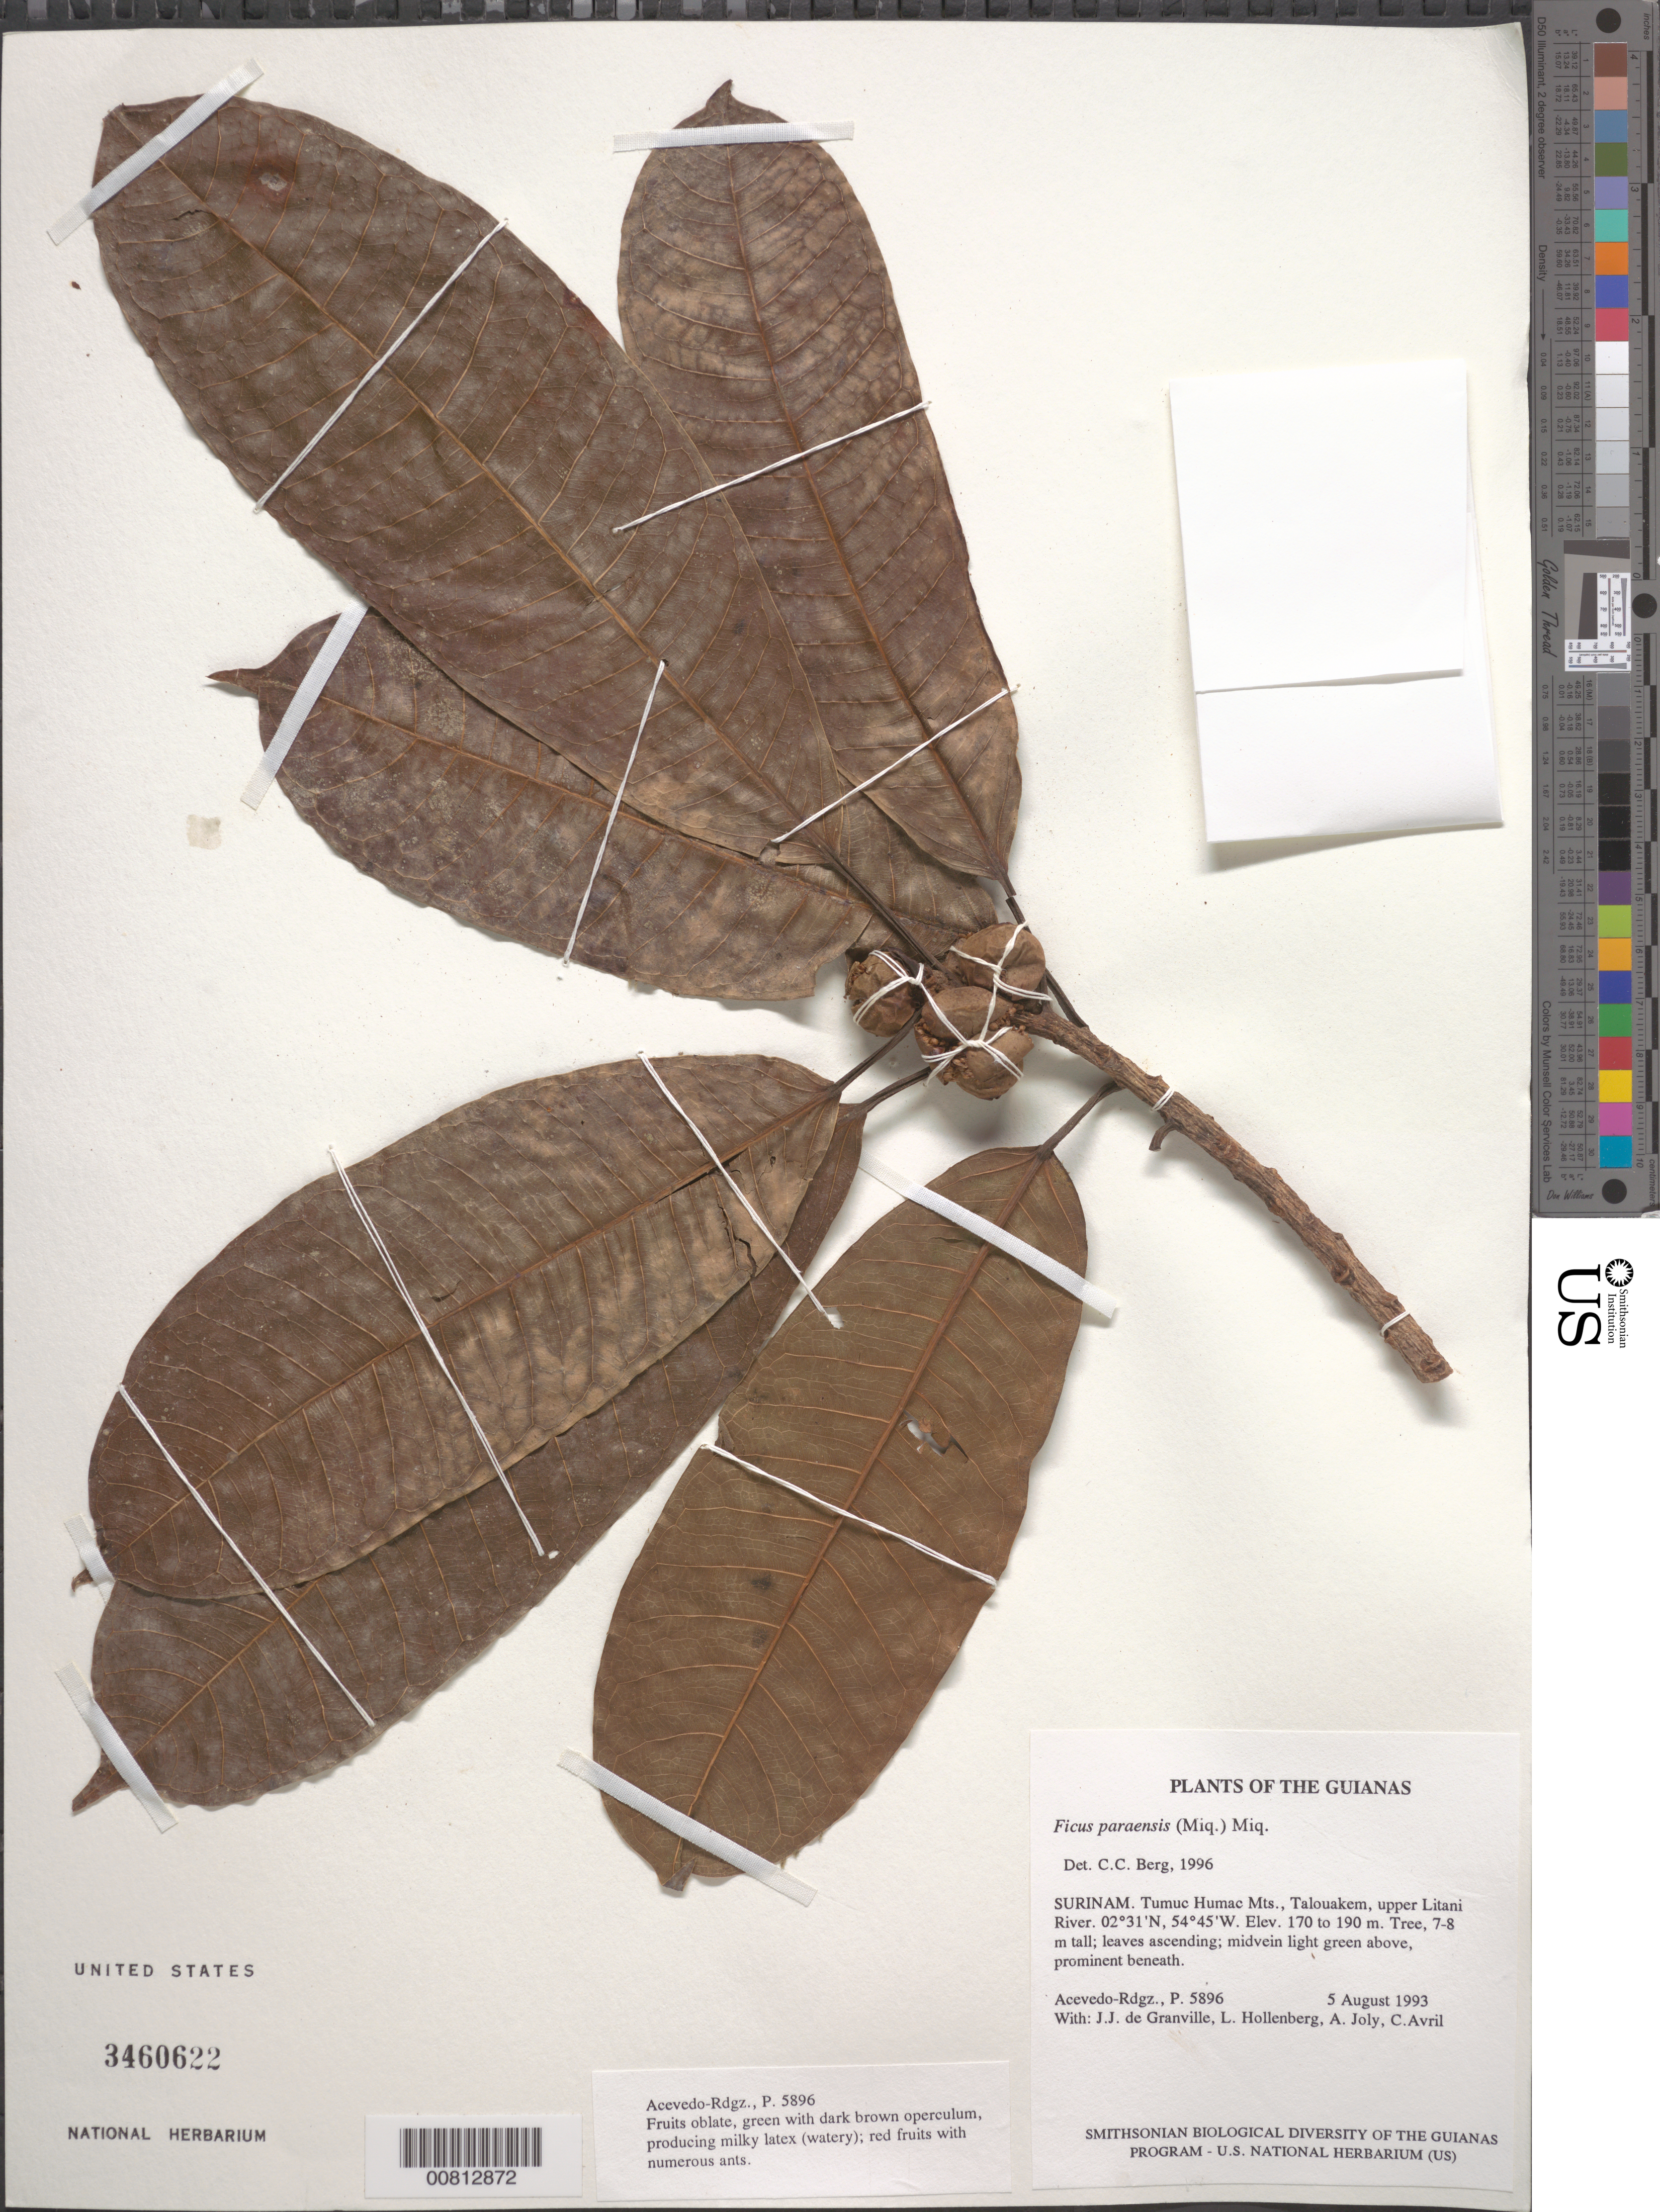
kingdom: Plantae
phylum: Tracheophyta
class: Magnoliopsida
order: Rosales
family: Moraceae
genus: Ficus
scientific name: Ficus paraensis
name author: (Miq.) Miq.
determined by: Berg, C. C.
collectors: P. Acevedo-Rodr., C. Boyer, J.-J. de Granville, A. Joly & L. Hollenberg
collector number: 5896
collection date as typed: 05 Aug 1993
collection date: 1993-08-05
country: Suriname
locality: Tumuc Humac Mts., Talouakem, upper Litani River.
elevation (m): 170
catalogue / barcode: US 3460622